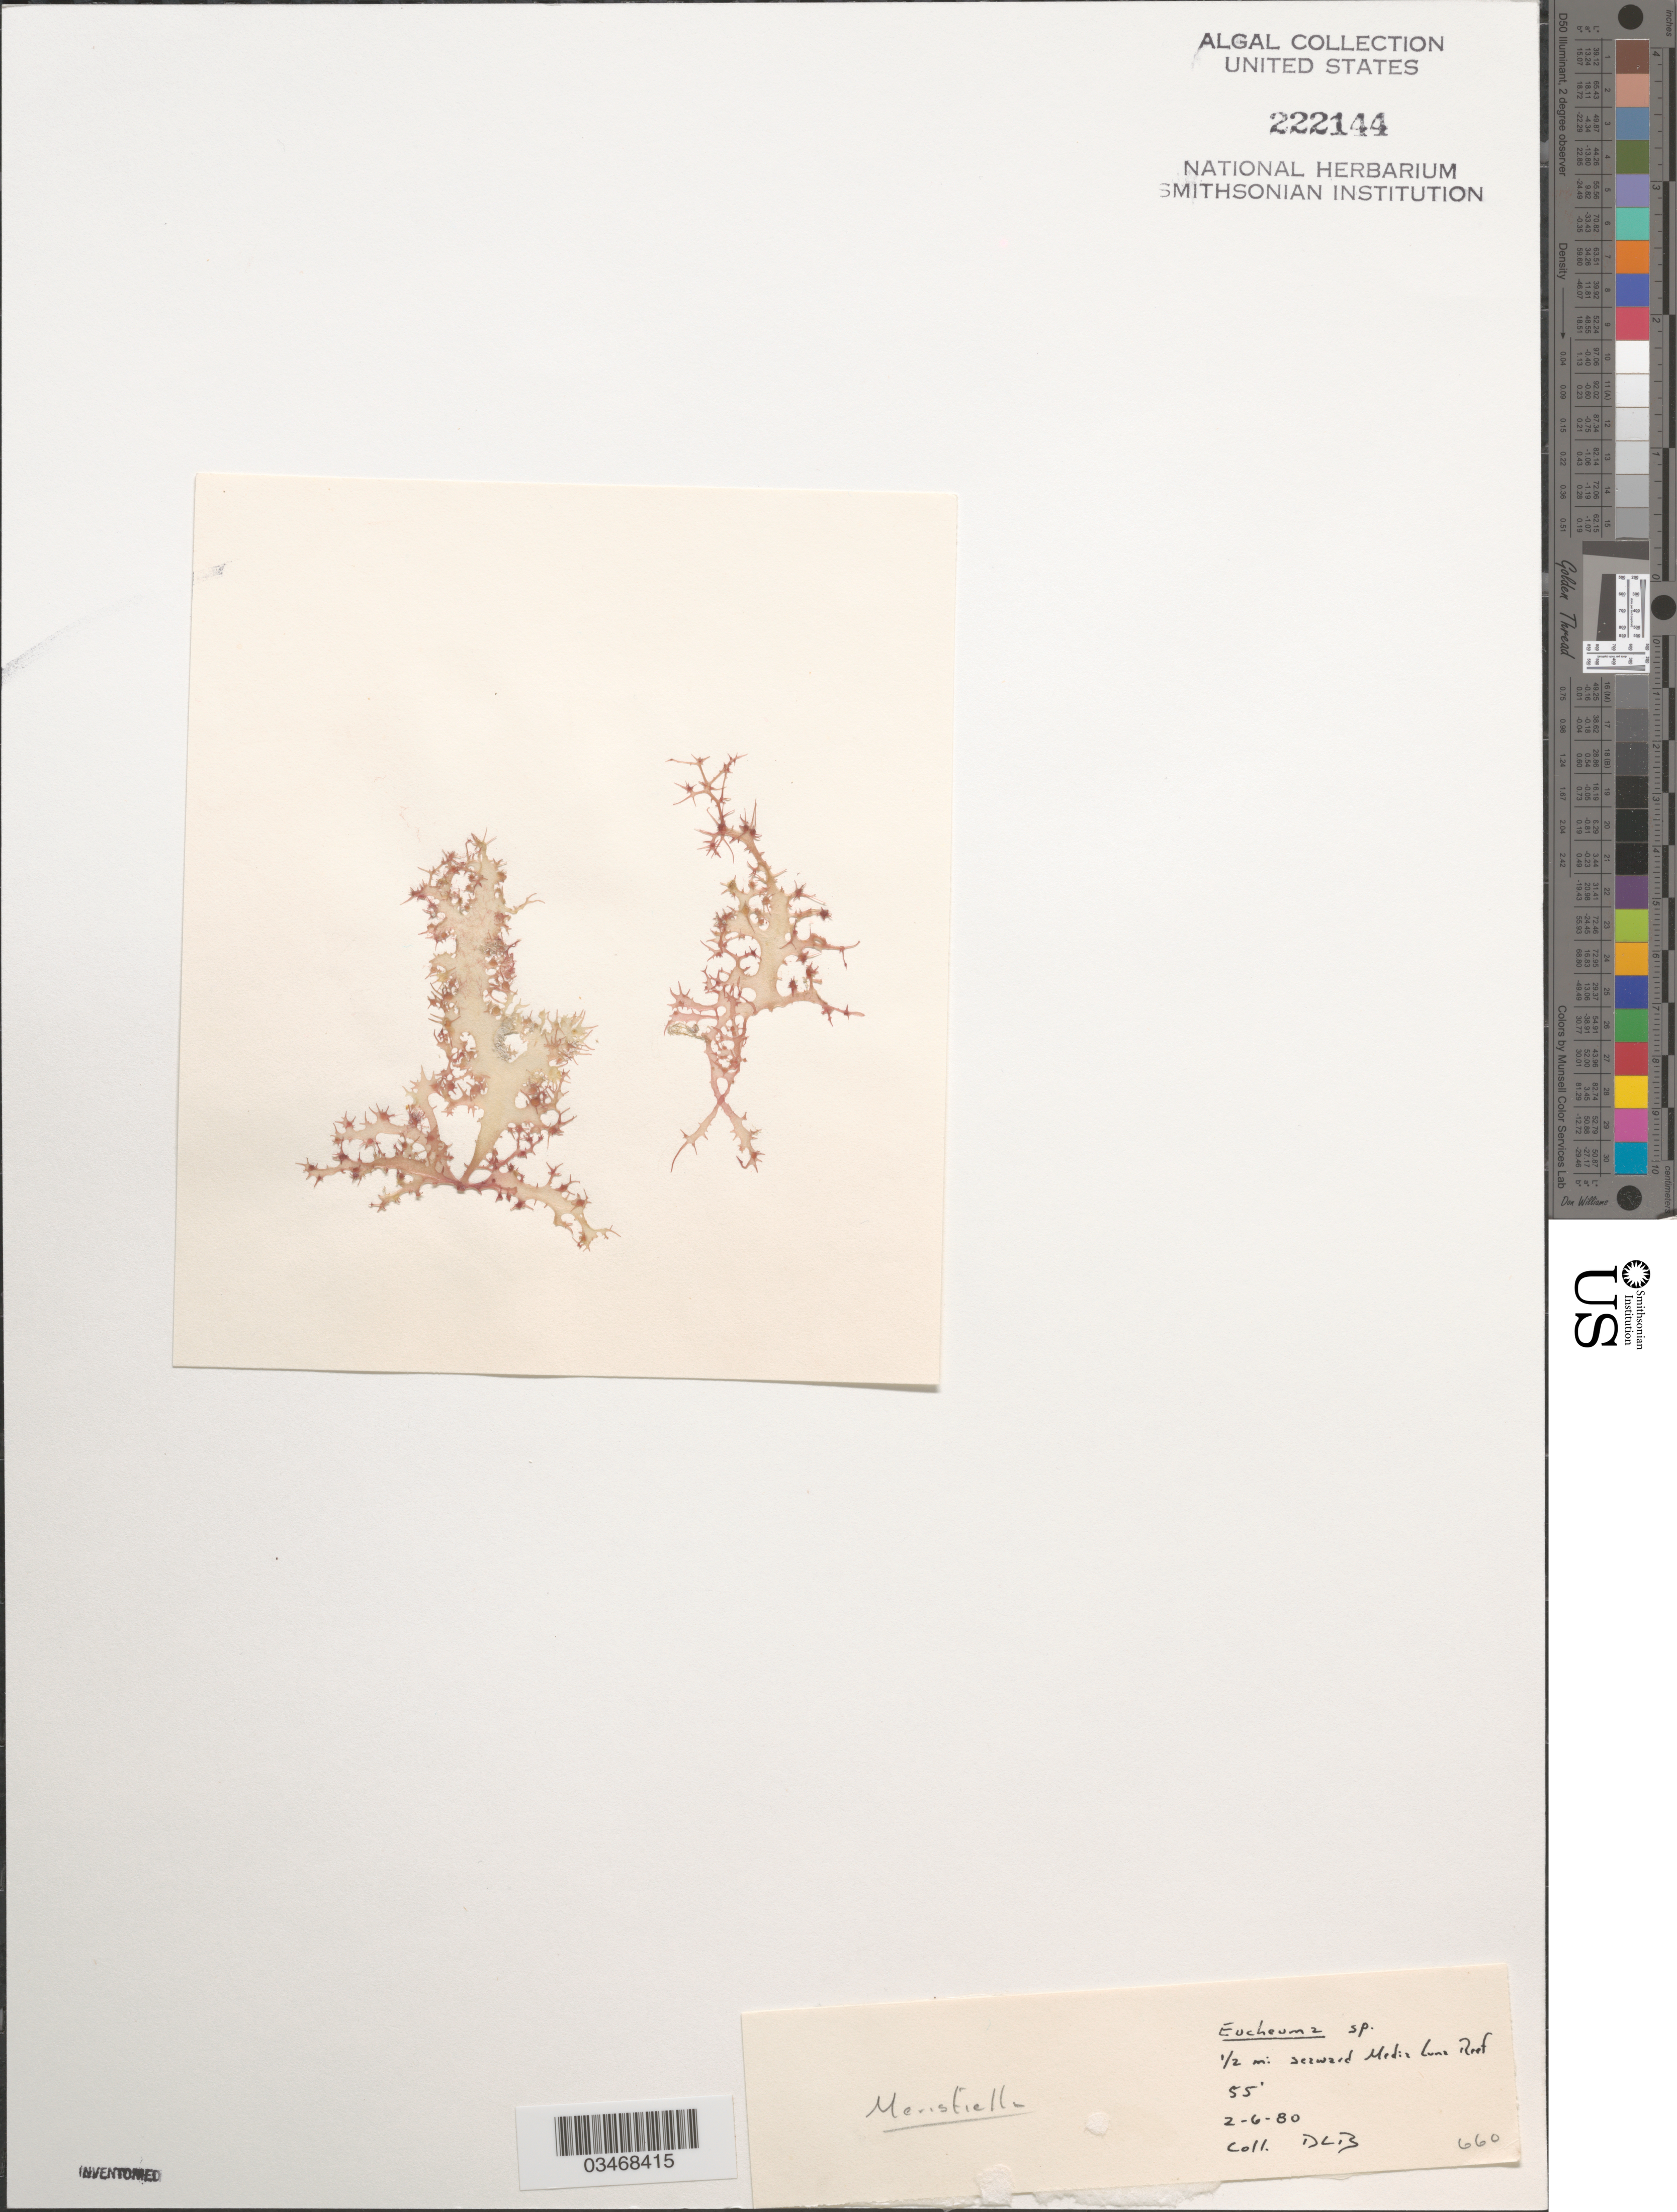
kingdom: Plantae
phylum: Rhodophyta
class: Florideophyceae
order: Gigartinales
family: Solieriaceae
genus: Meristotheca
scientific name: Meristotheca gelidium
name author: (J. Agardh) E.J. Faye & Masuda in E.J. Faye et al.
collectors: D.L. Ballantine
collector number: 660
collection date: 1980-02-06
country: Puerto Rico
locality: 1/2 mi seaward Media Luna Reef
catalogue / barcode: US 222144